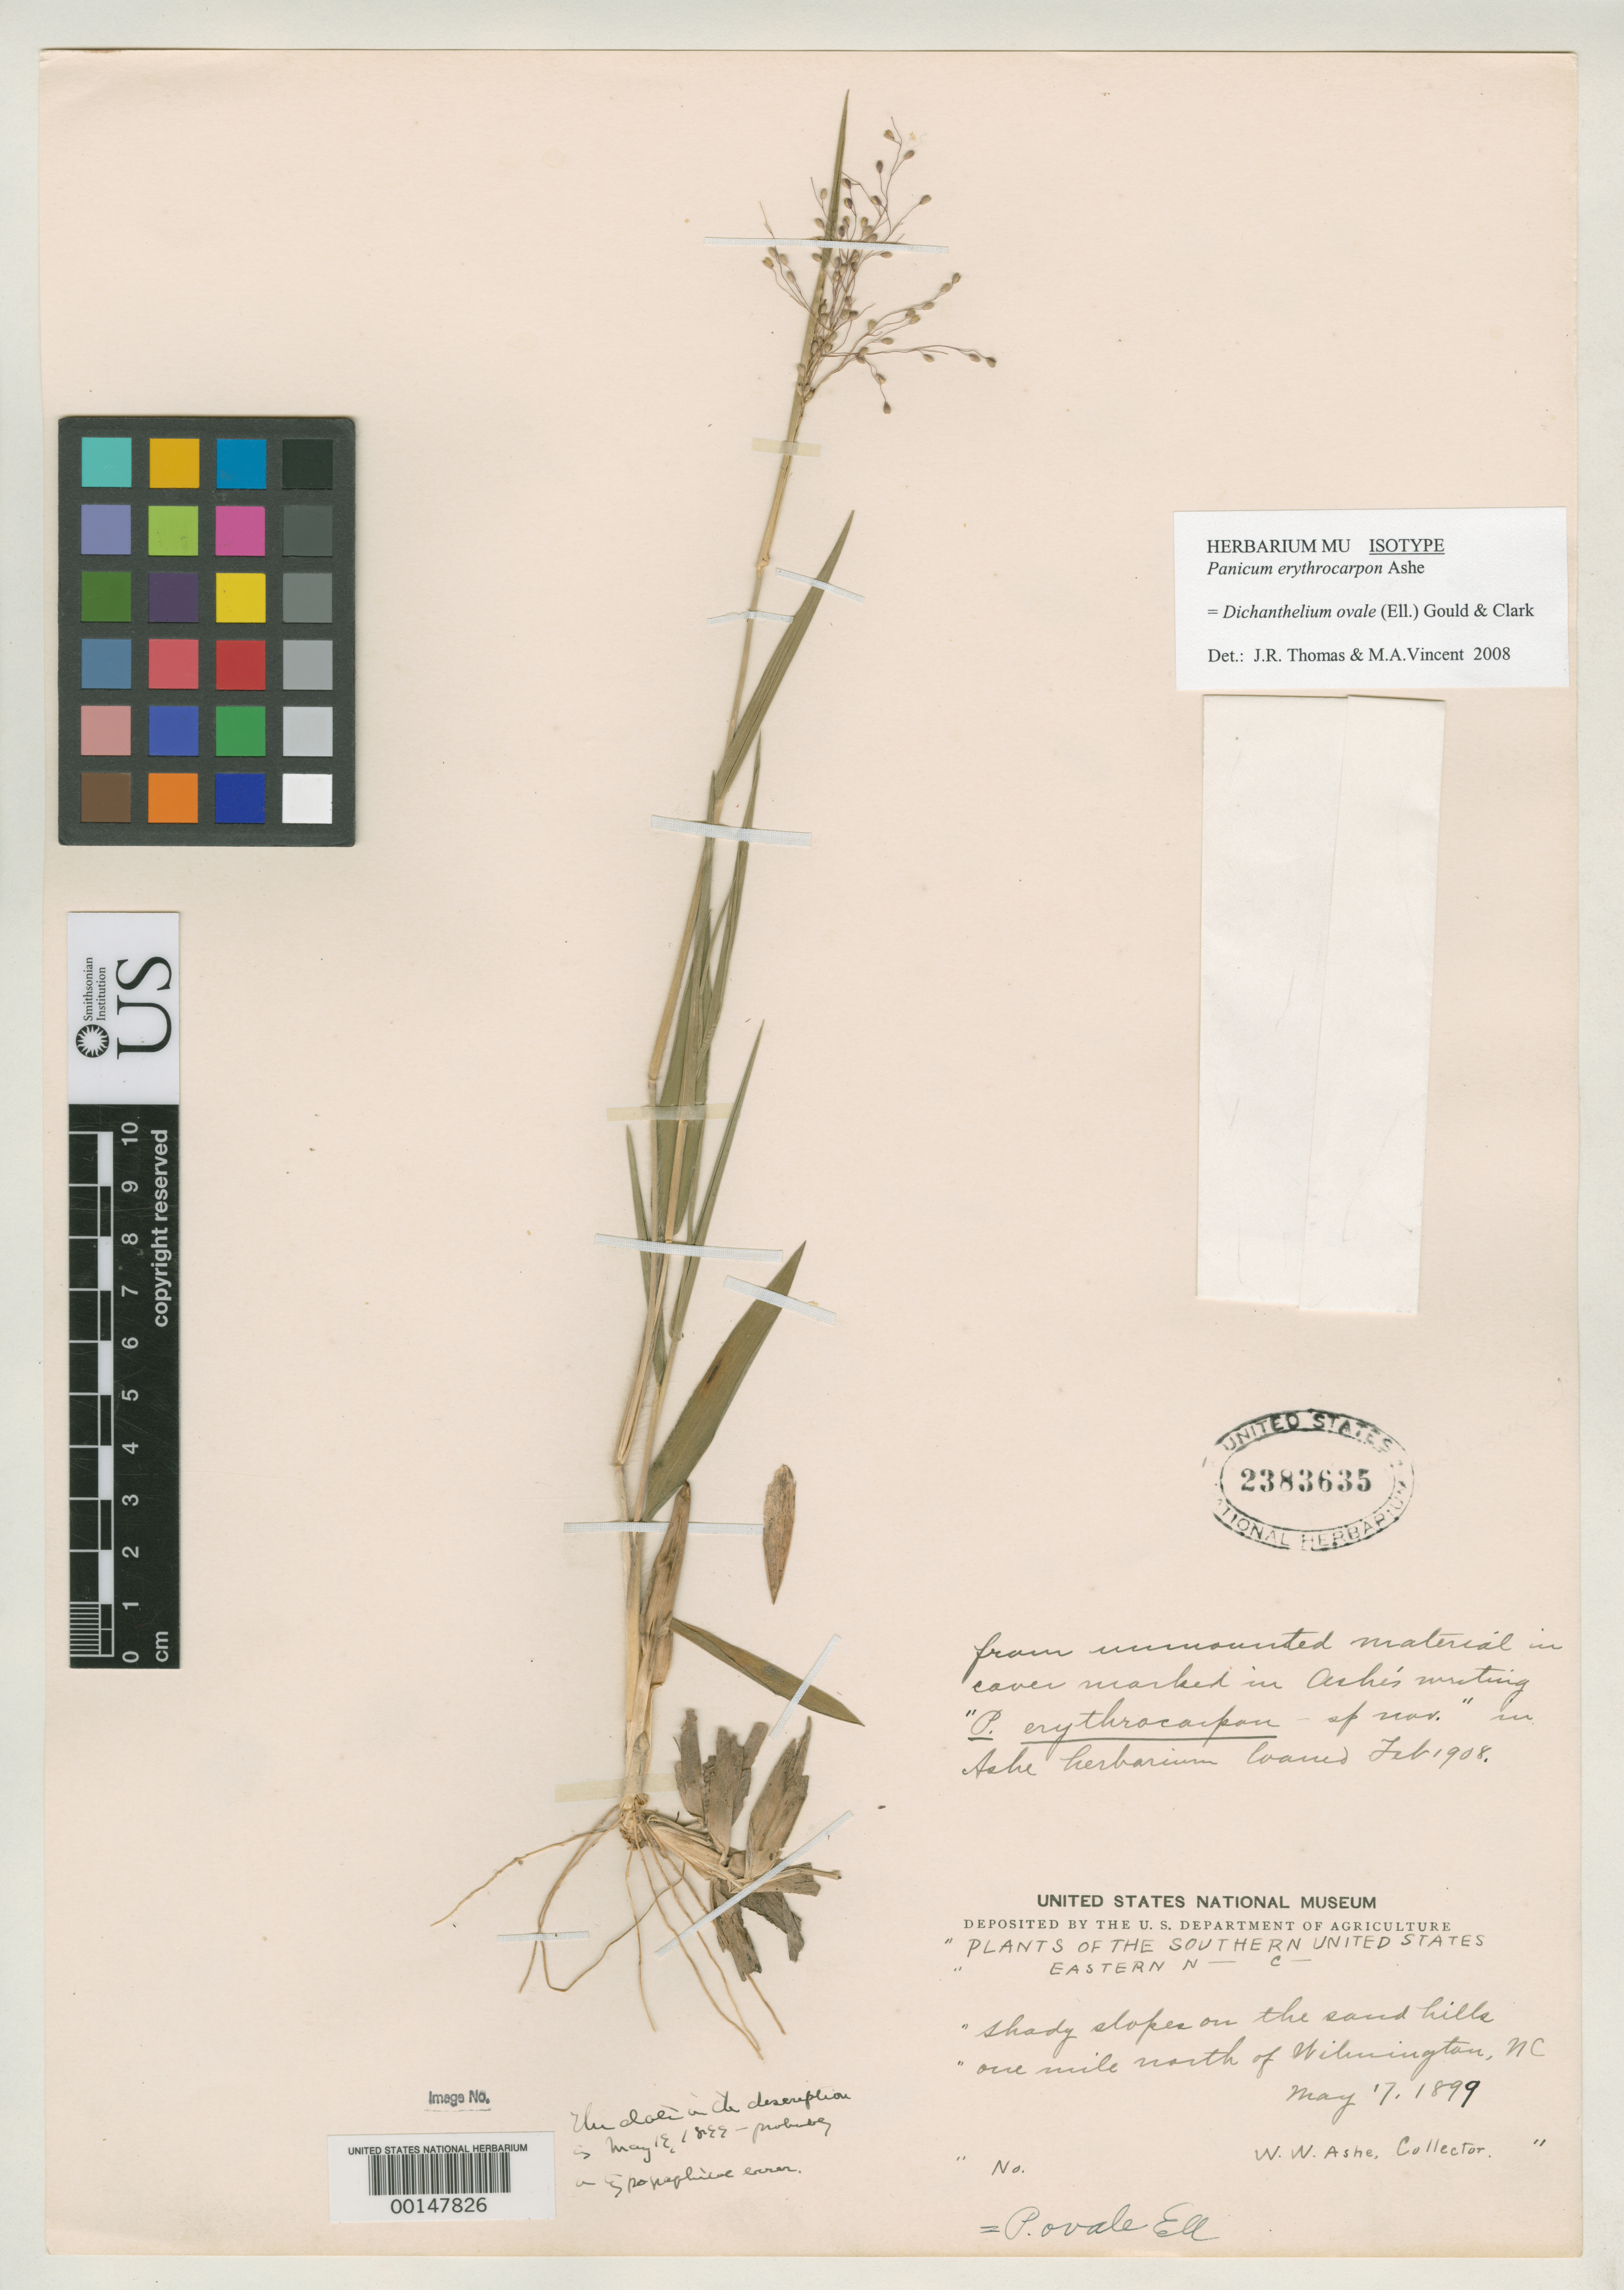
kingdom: Plantae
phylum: Tracheophyta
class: Liliopsida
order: Poales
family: Poaceae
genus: Panicum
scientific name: Panicum erythrocarpon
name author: Ashe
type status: Isotype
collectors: W. W. Ashe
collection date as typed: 17 May 1899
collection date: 1899-05-17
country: United States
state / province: North Carolina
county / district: New Hanover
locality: Wilmington.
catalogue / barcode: US 2383635